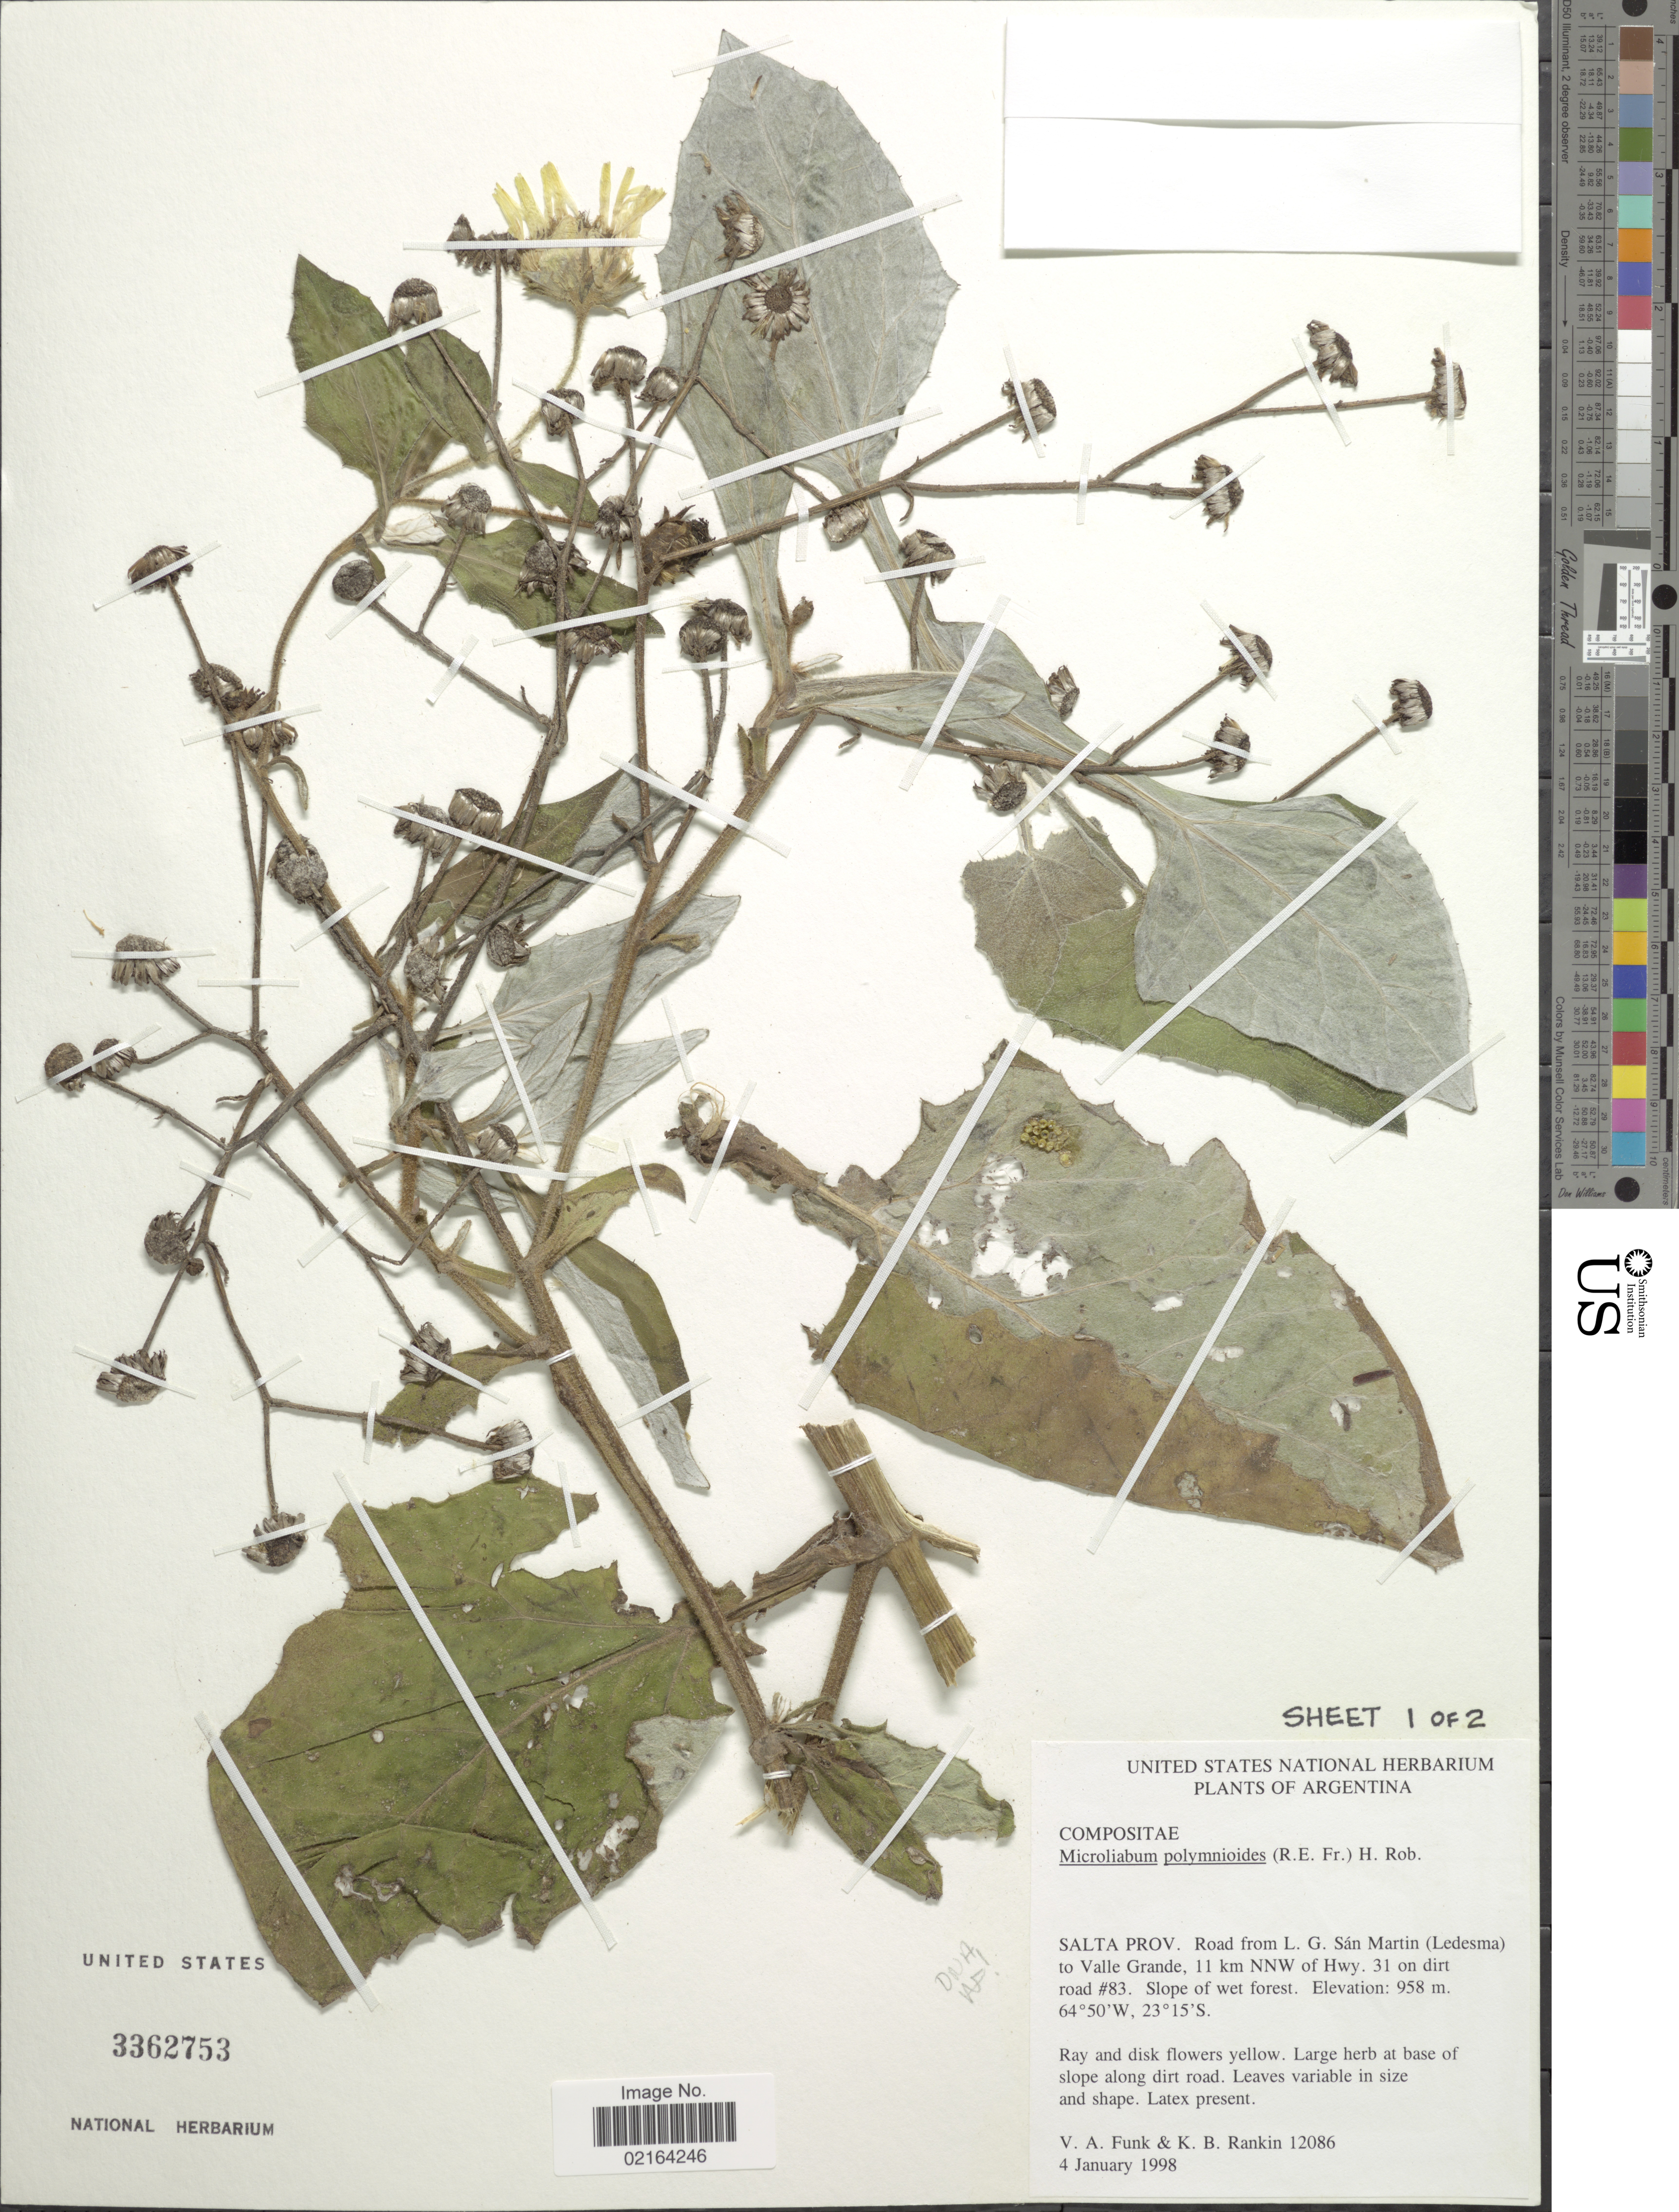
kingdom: Plantae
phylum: Tracheophyta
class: Magnoliopsida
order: Asterales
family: Asteraceae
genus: Microliabum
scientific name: Microliabum polymnioides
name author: (R.E. Fr.) H. Rob.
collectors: V. Funk & K. B. Rankin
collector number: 12086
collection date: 1998-01-04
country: Argentina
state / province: Salta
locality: Salta Prov. Road from L. G. San Martin (Ledesma) to Valle Grande, 11 km NNW of Hwy. 31 on dirt road #83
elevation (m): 958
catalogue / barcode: US 3362753